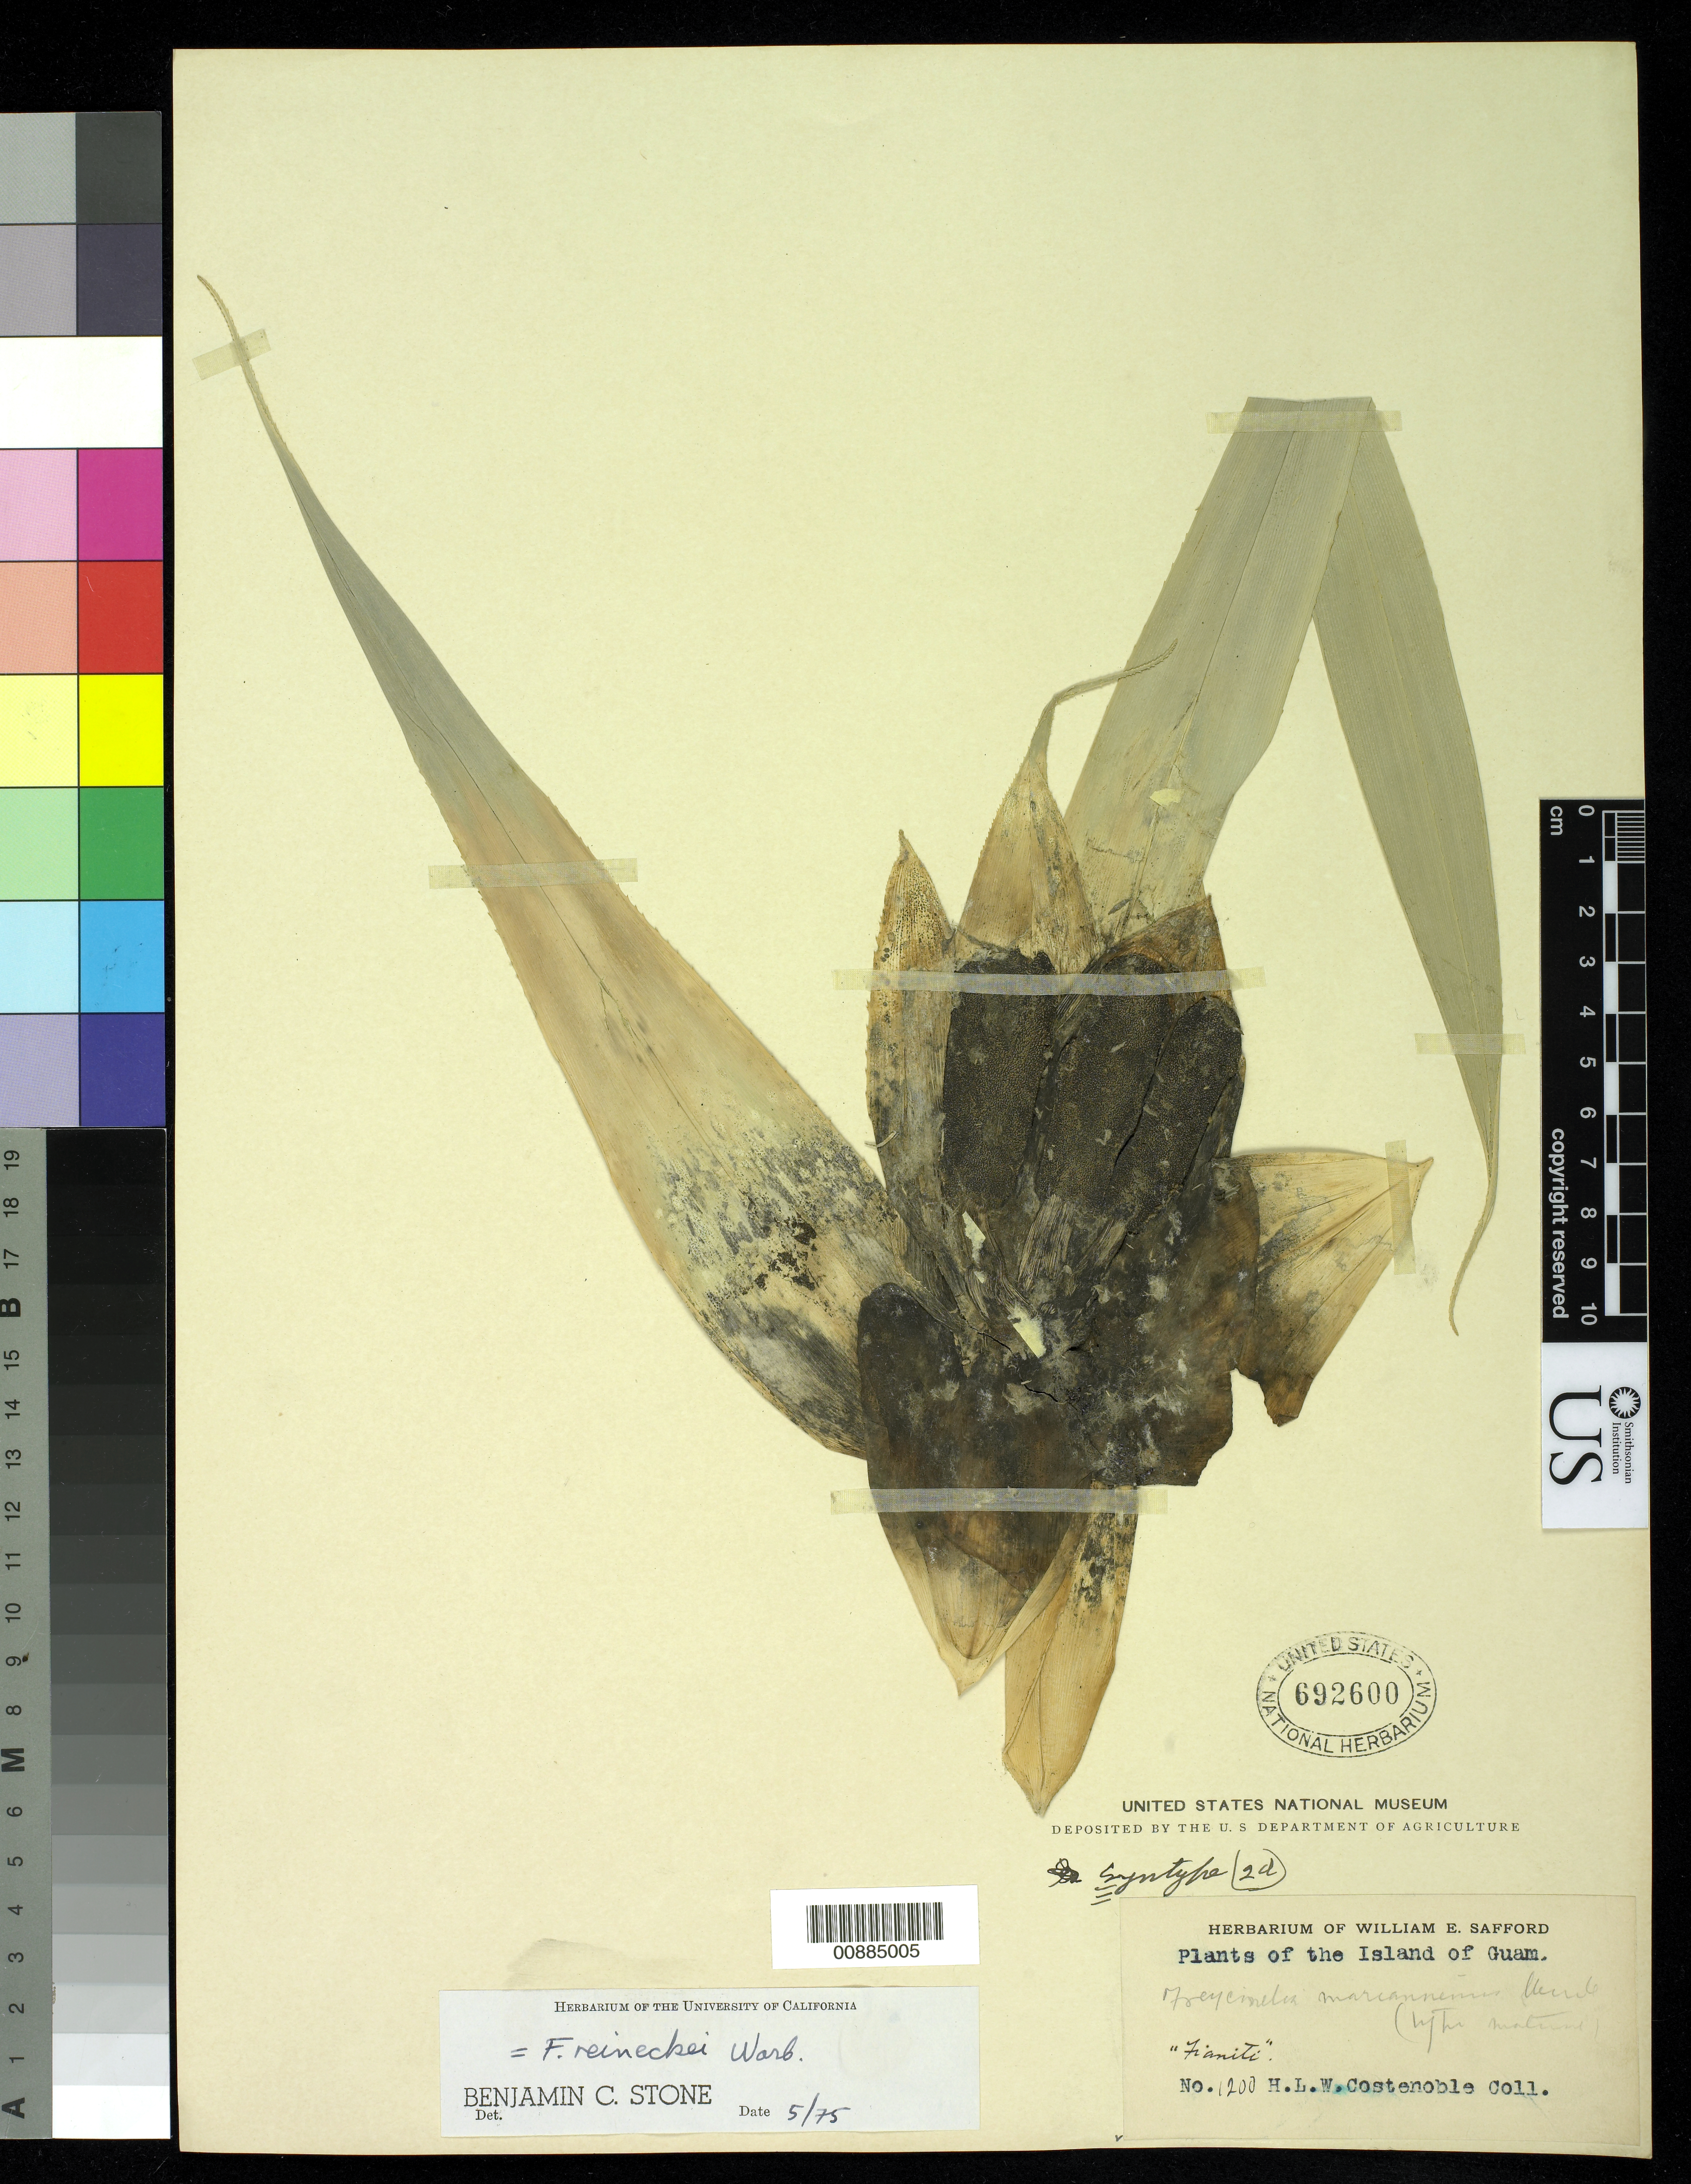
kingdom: Plantae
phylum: Tracheophyta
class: Liliopsida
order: Pandanales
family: Pandanaceae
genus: Freycinetia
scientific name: Freycinetia reineckei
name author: Warb. ex Reinecke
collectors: H. Costenoble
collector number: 1200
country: Guam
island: Guam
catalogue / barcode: US 692600